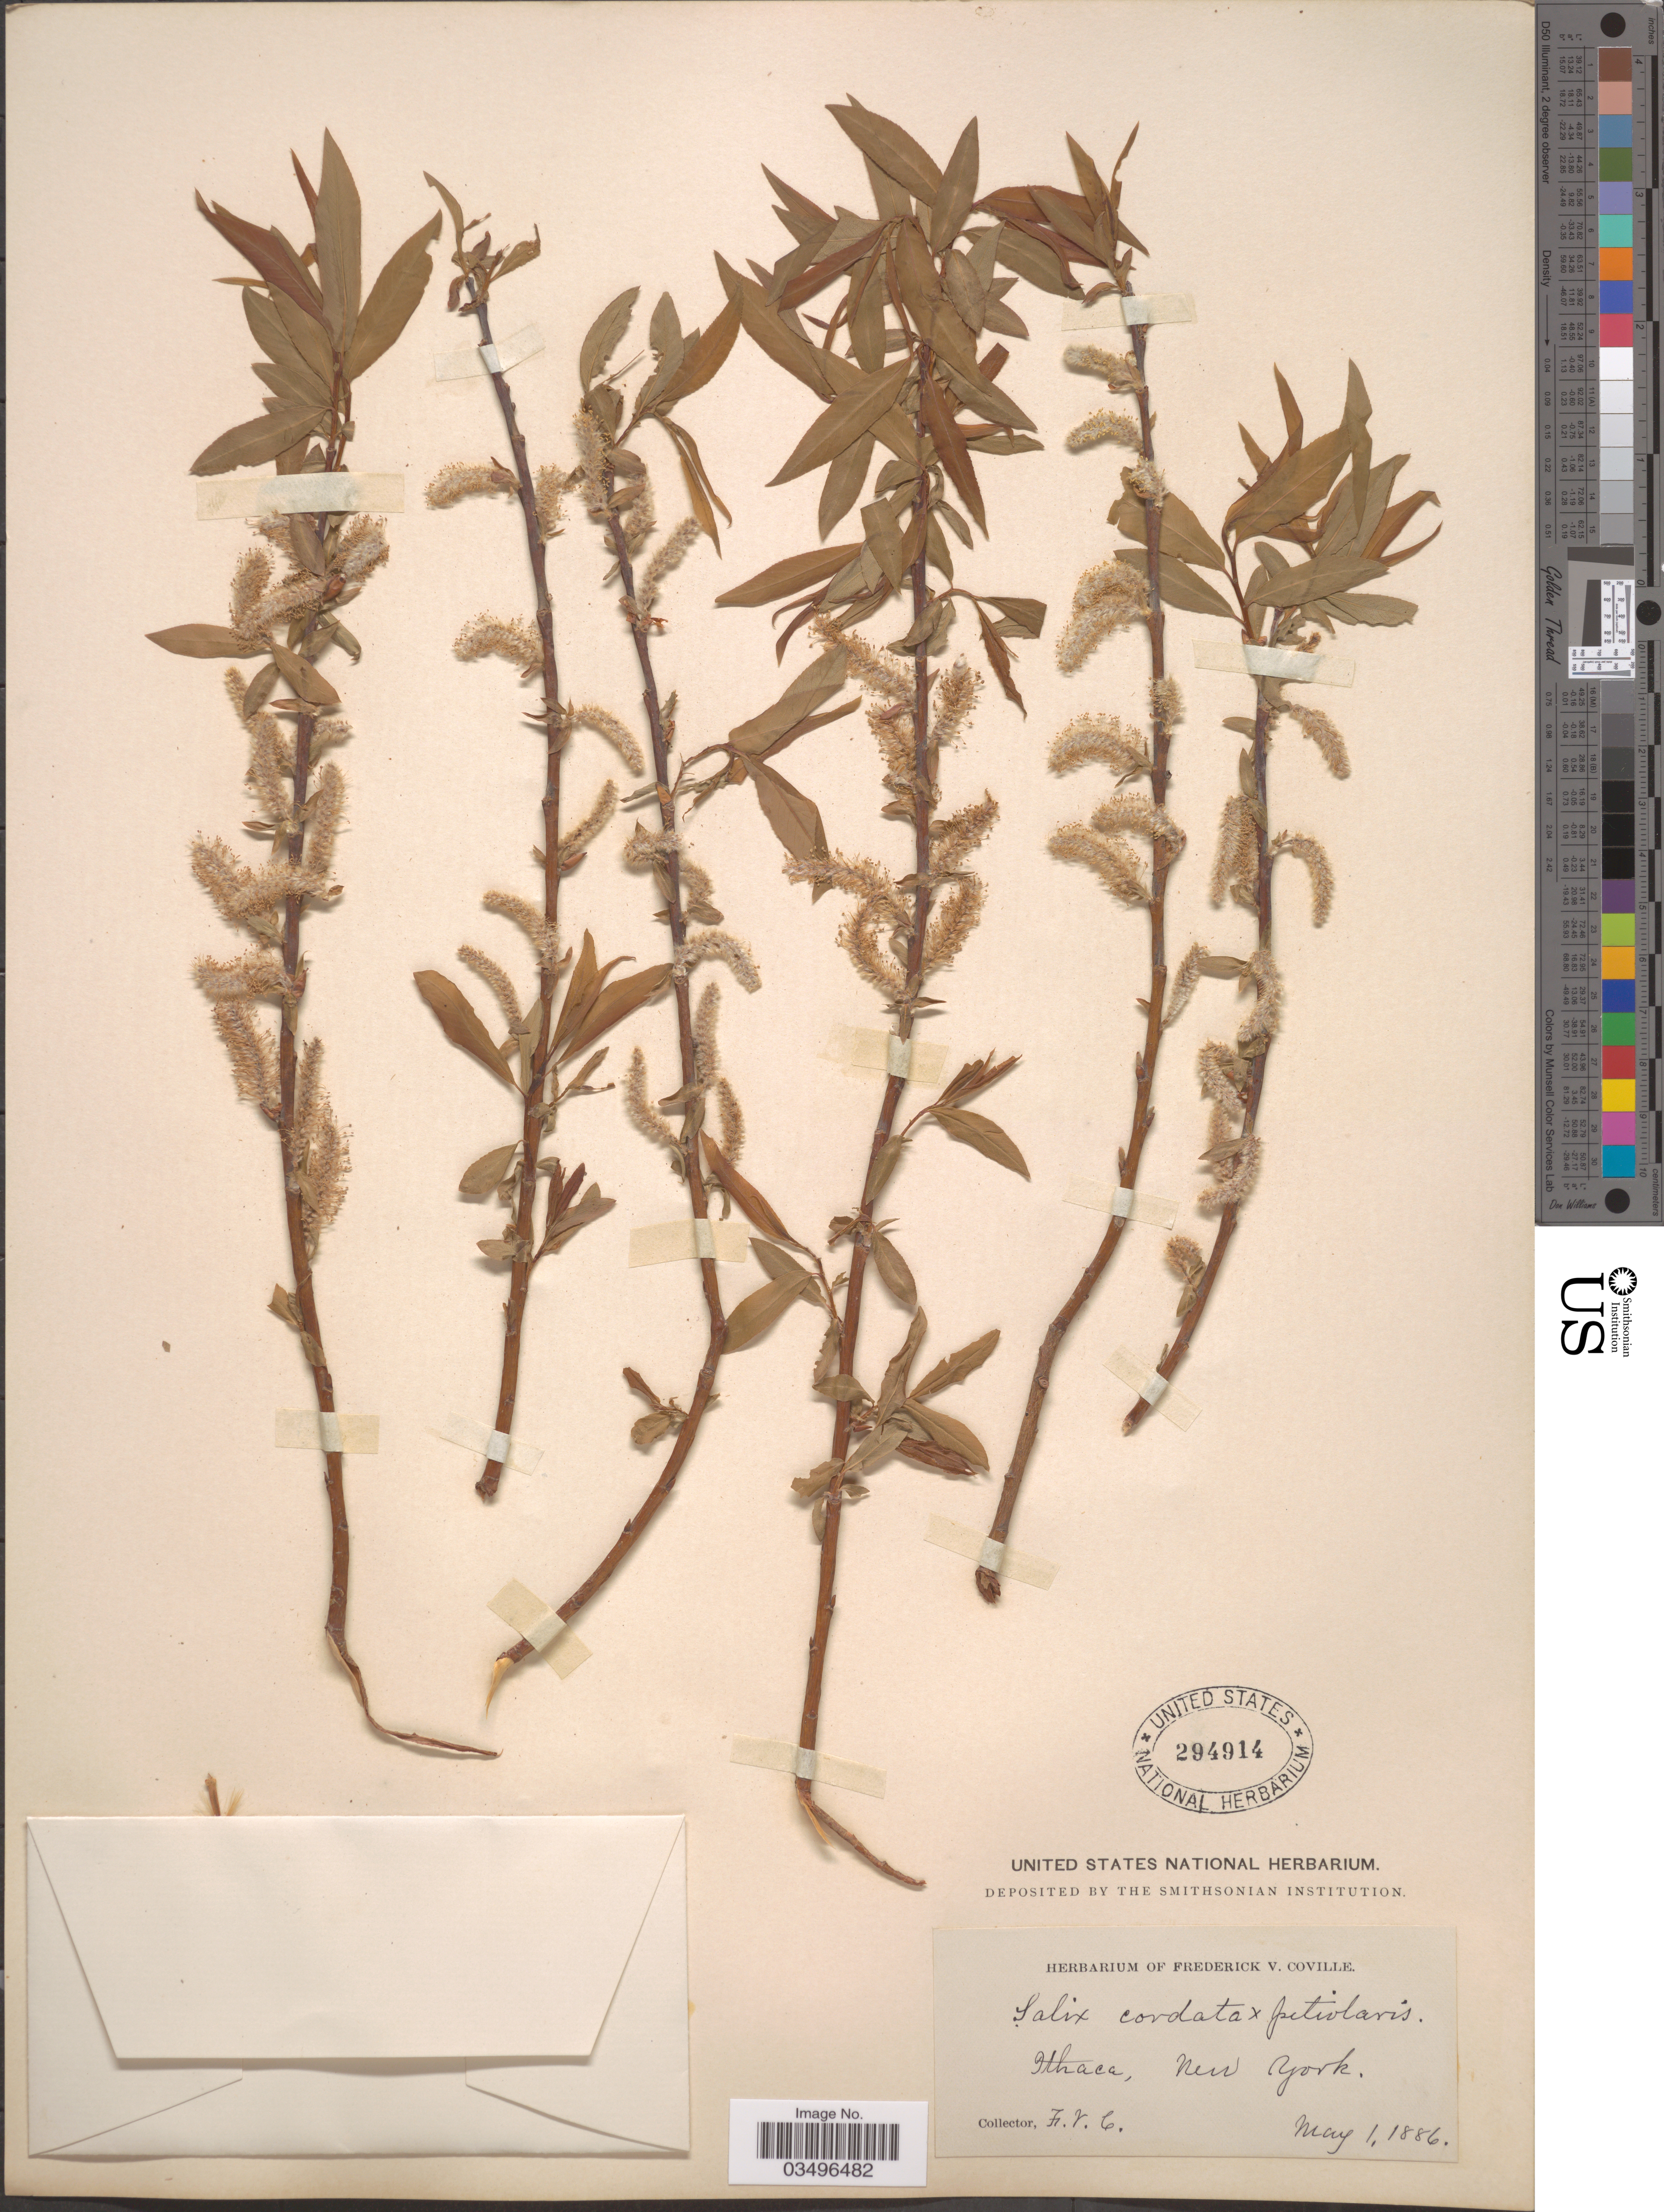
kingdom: Plantae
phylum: Tracheophyta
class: Magnoliopsida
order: Malpighiales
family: Salicaceae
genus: Salix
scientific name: Salix cordata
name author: Michx.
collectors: F. V. Coville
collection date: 1886-05-01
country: United States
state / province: New York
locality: Ithaca.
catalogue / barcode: US 294914